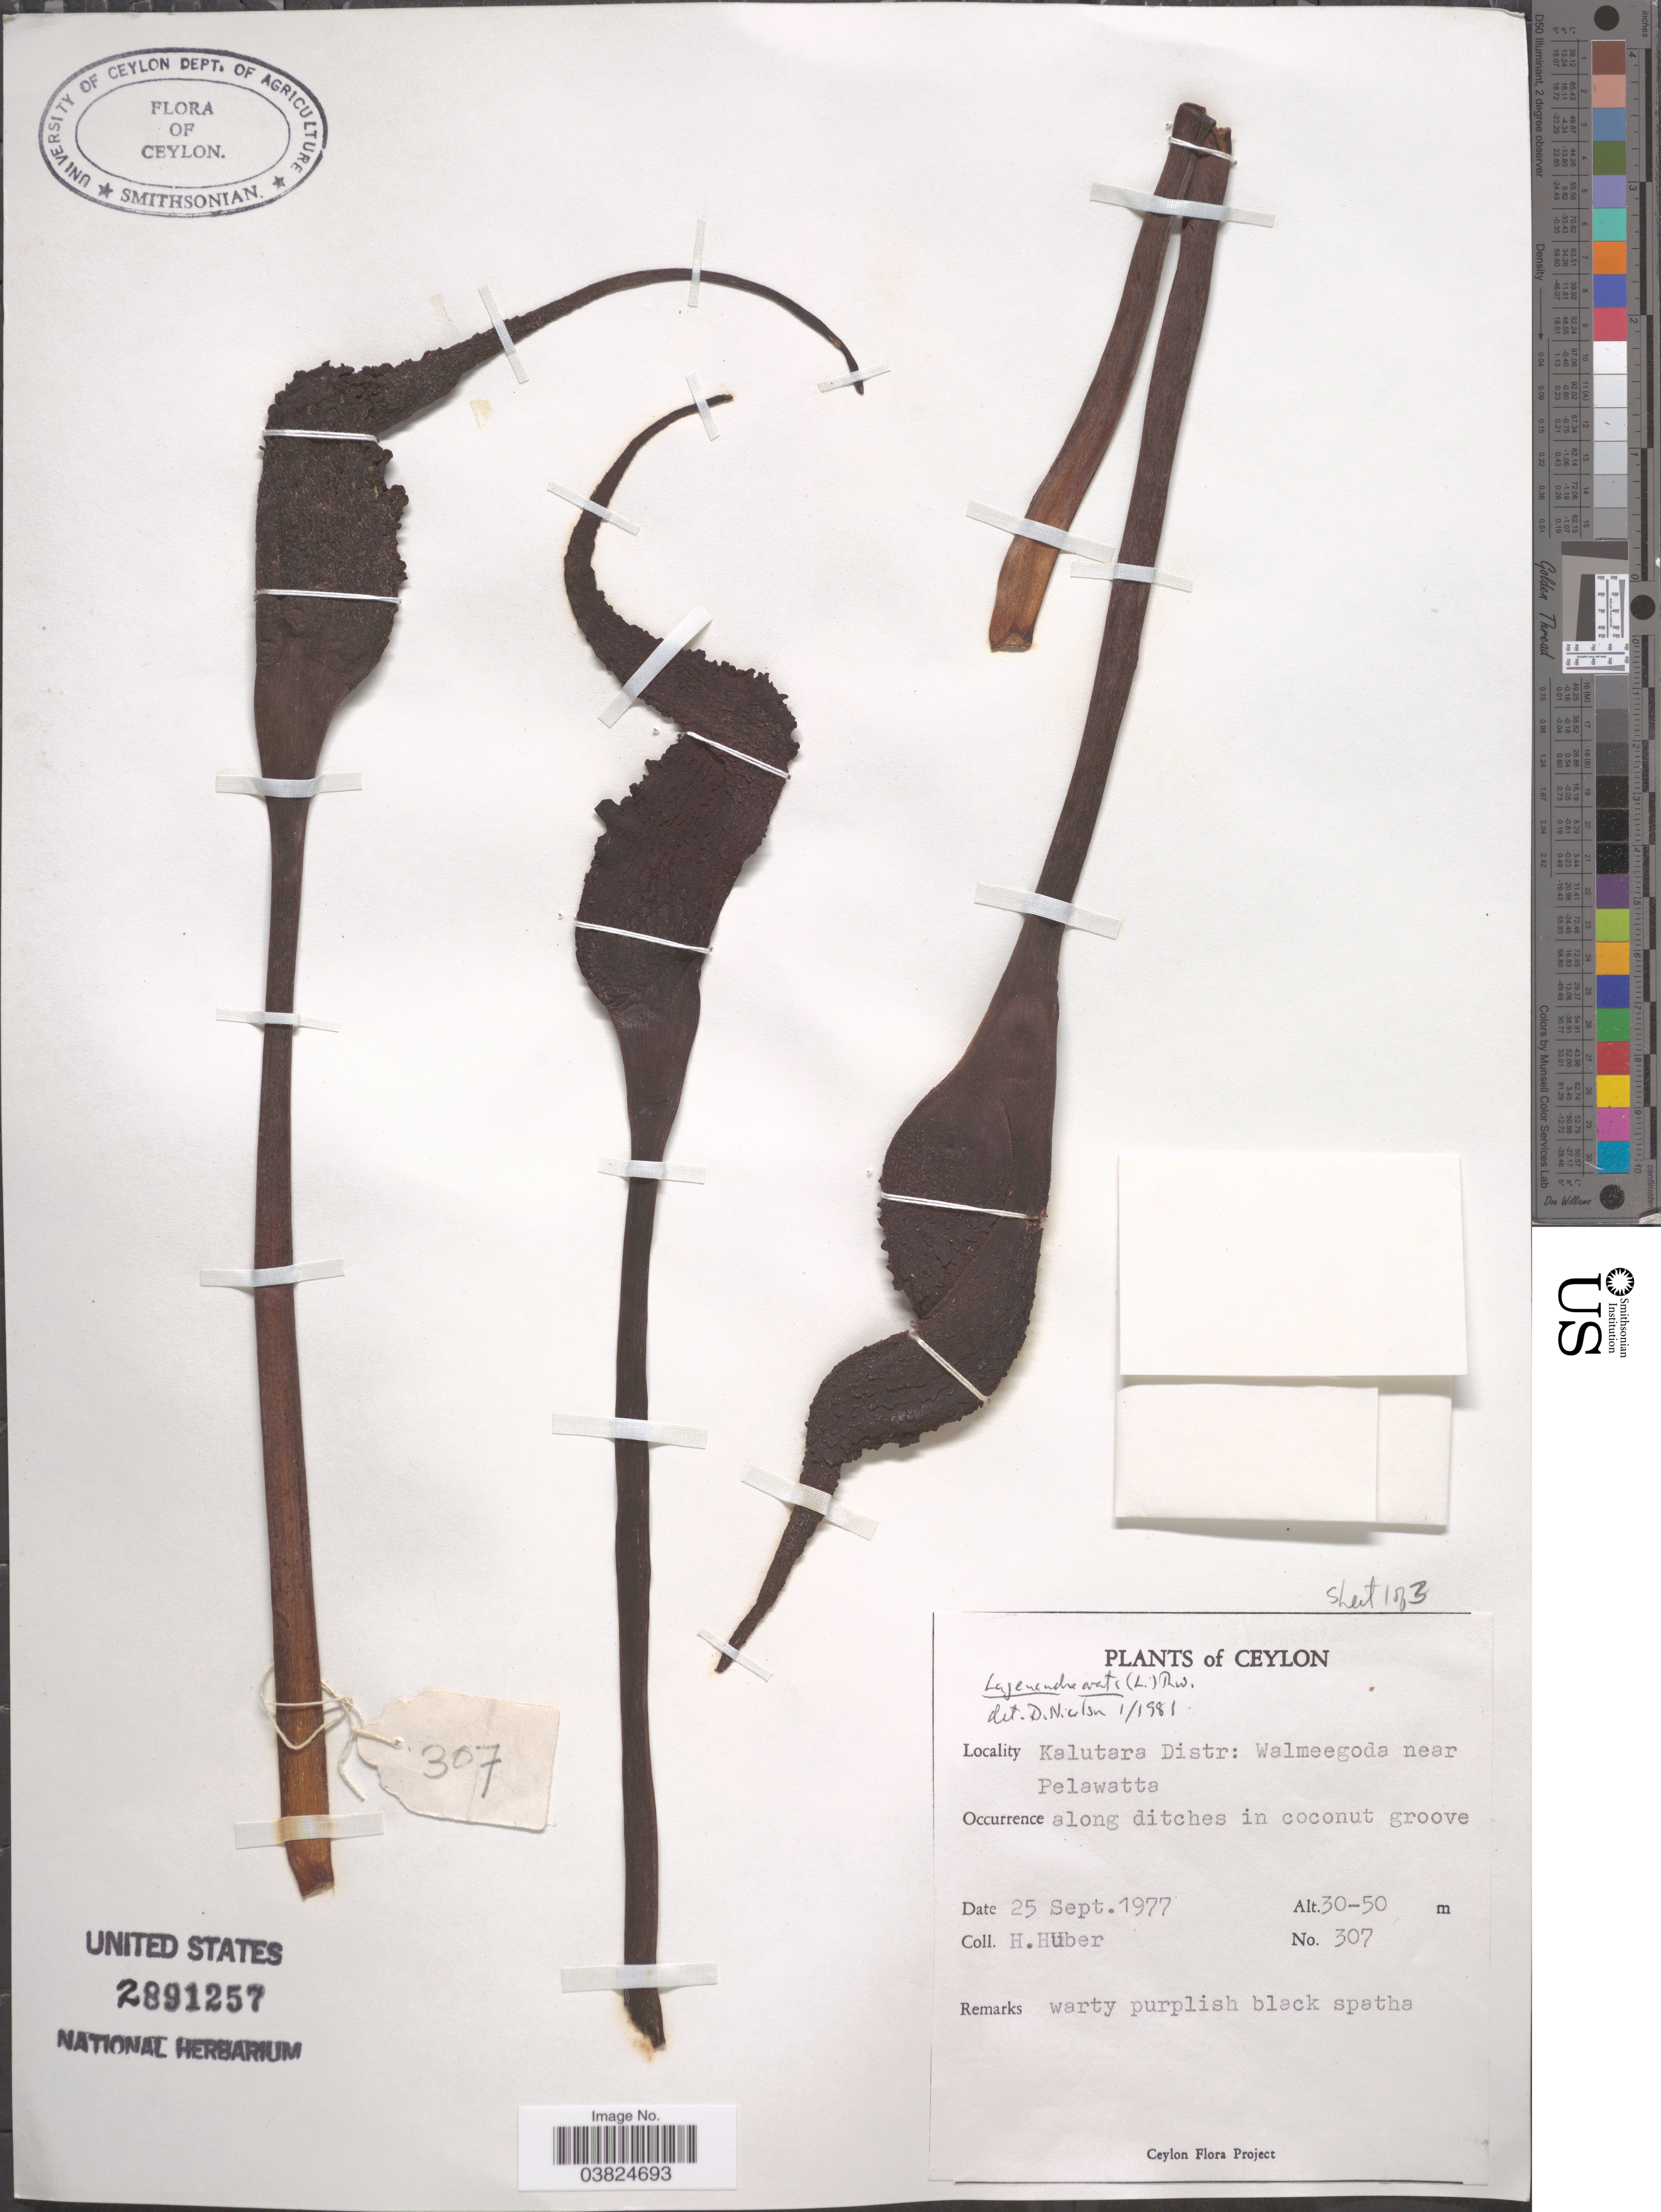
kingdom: Plantae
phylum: Tracheophyta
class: Liliopsida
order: Alismatales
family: Araceae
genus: Lagenandra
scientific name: Lagenandra ovata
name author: (L.) Thwaites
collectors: H. Huber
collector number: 307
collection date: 1977-09-25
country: Sri Lanka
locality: Ceylon. Kalutara Distr: Walmeegoda near Pelawatta.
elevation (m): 30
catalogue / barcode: US 2891257